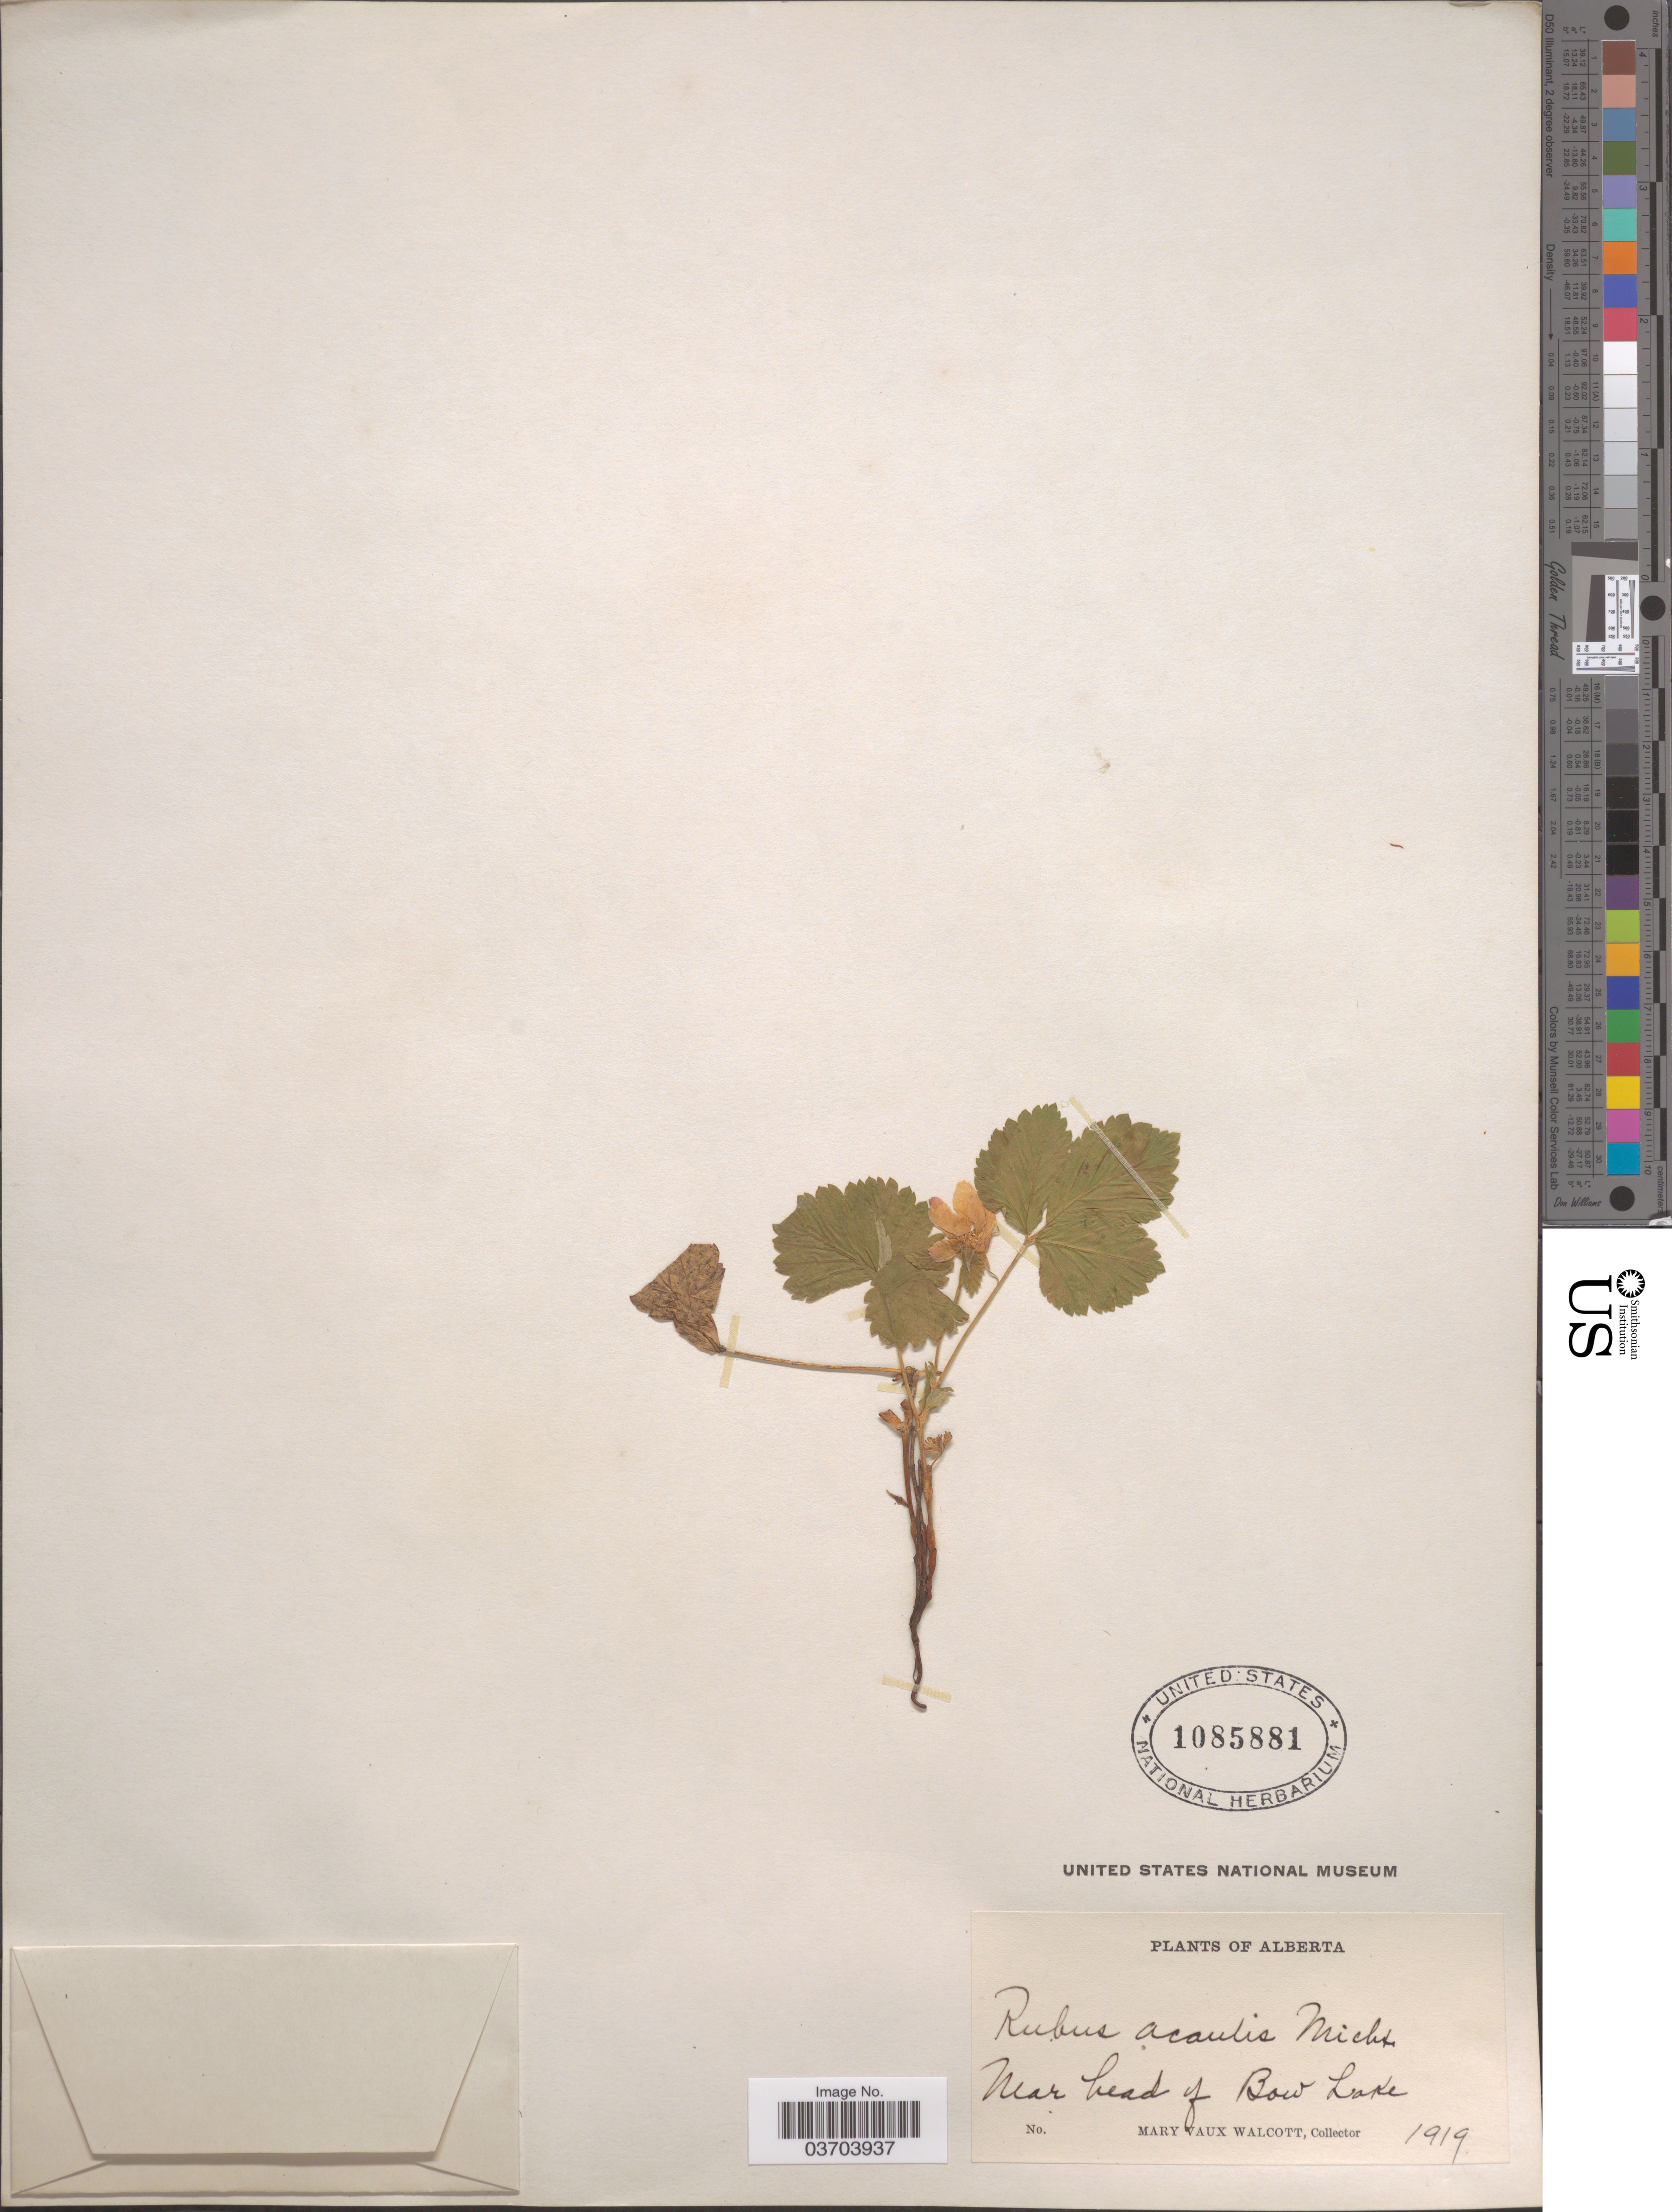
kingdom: Plantae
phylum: Tracheophyta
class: Magnoliopsida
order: Rosales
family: Rosaceae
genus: Rubus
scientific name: Rubus acaulis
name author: Michx.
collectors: M. Walcott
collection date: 1919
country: Canada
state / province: Alberta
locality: Near head of Bow Lake.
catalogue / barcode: US 1085881